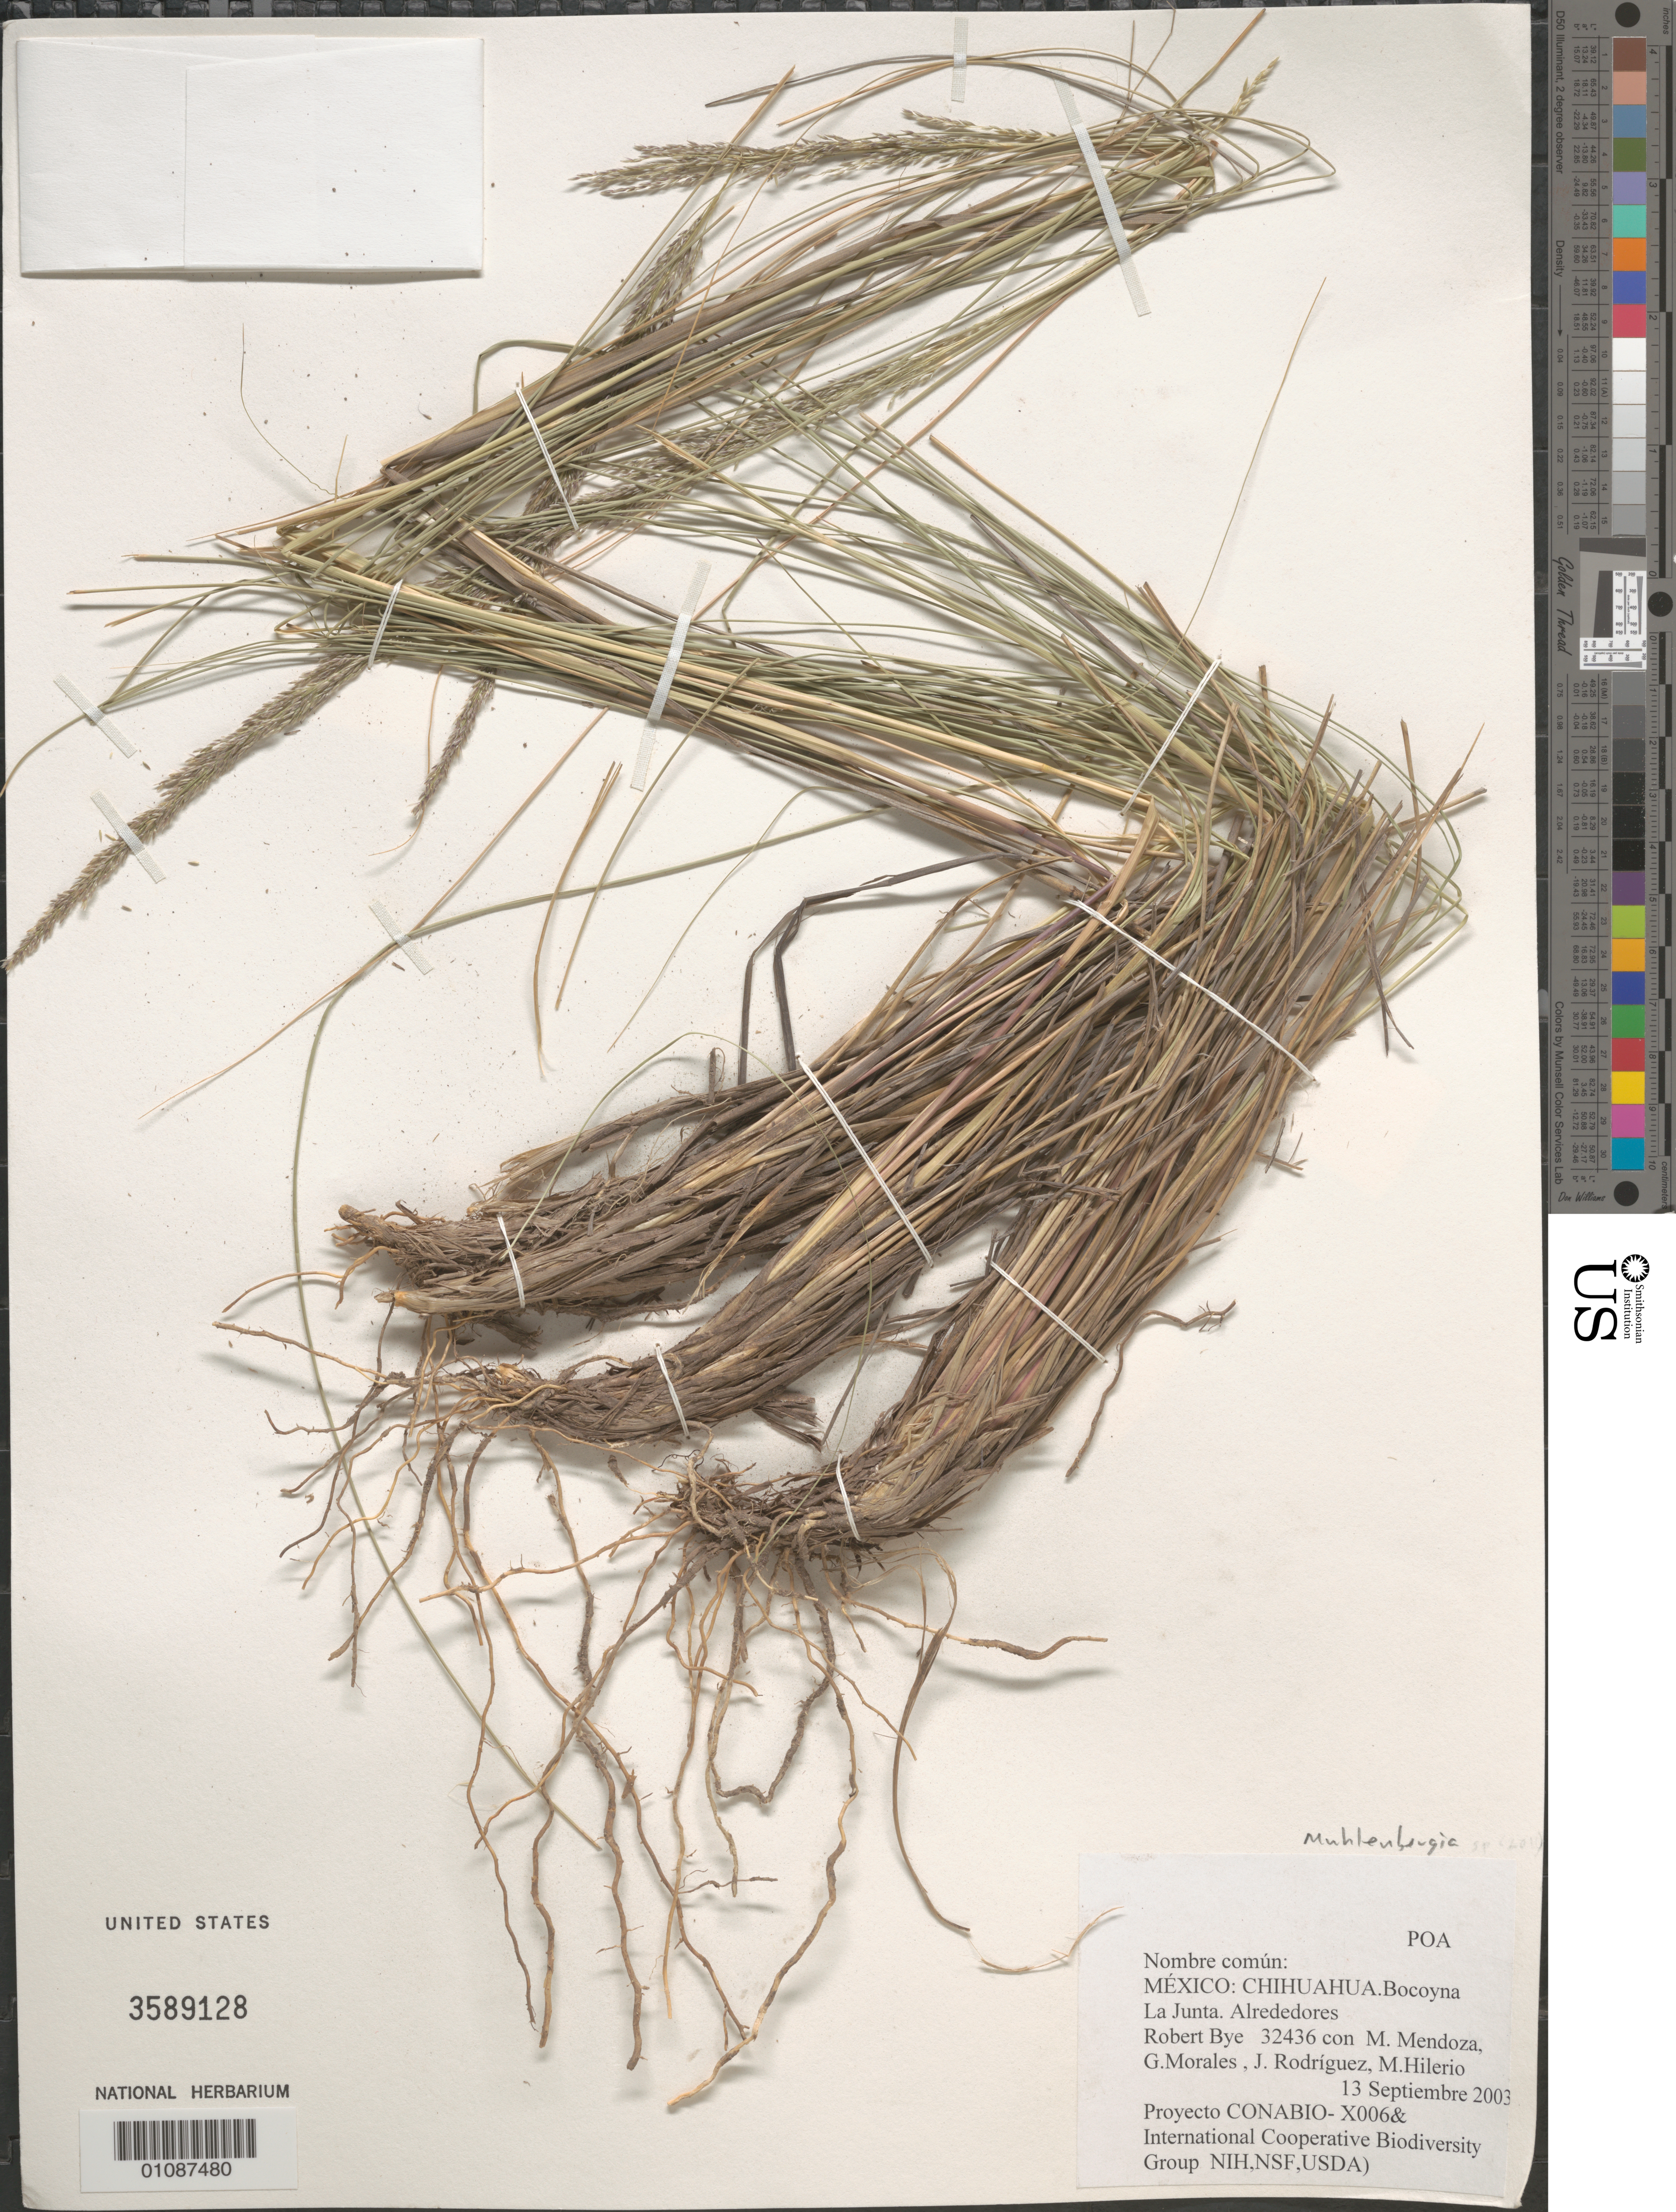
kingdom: Plantae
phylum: Tracheophyta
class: Liliopsida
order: Poales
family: Poaceae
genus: Muhlenbergia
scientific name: Muhlenbergia sp.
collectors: R. A. Bye, M. Mendoza Garcia, G. Morales, J. Rodríguez & M. Hilerio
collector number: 32436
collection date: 2003-09-13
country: Mexico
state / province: Chihuahua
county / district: Bocoyna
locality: La Junta, Alrededores.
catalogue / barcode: US 3589128